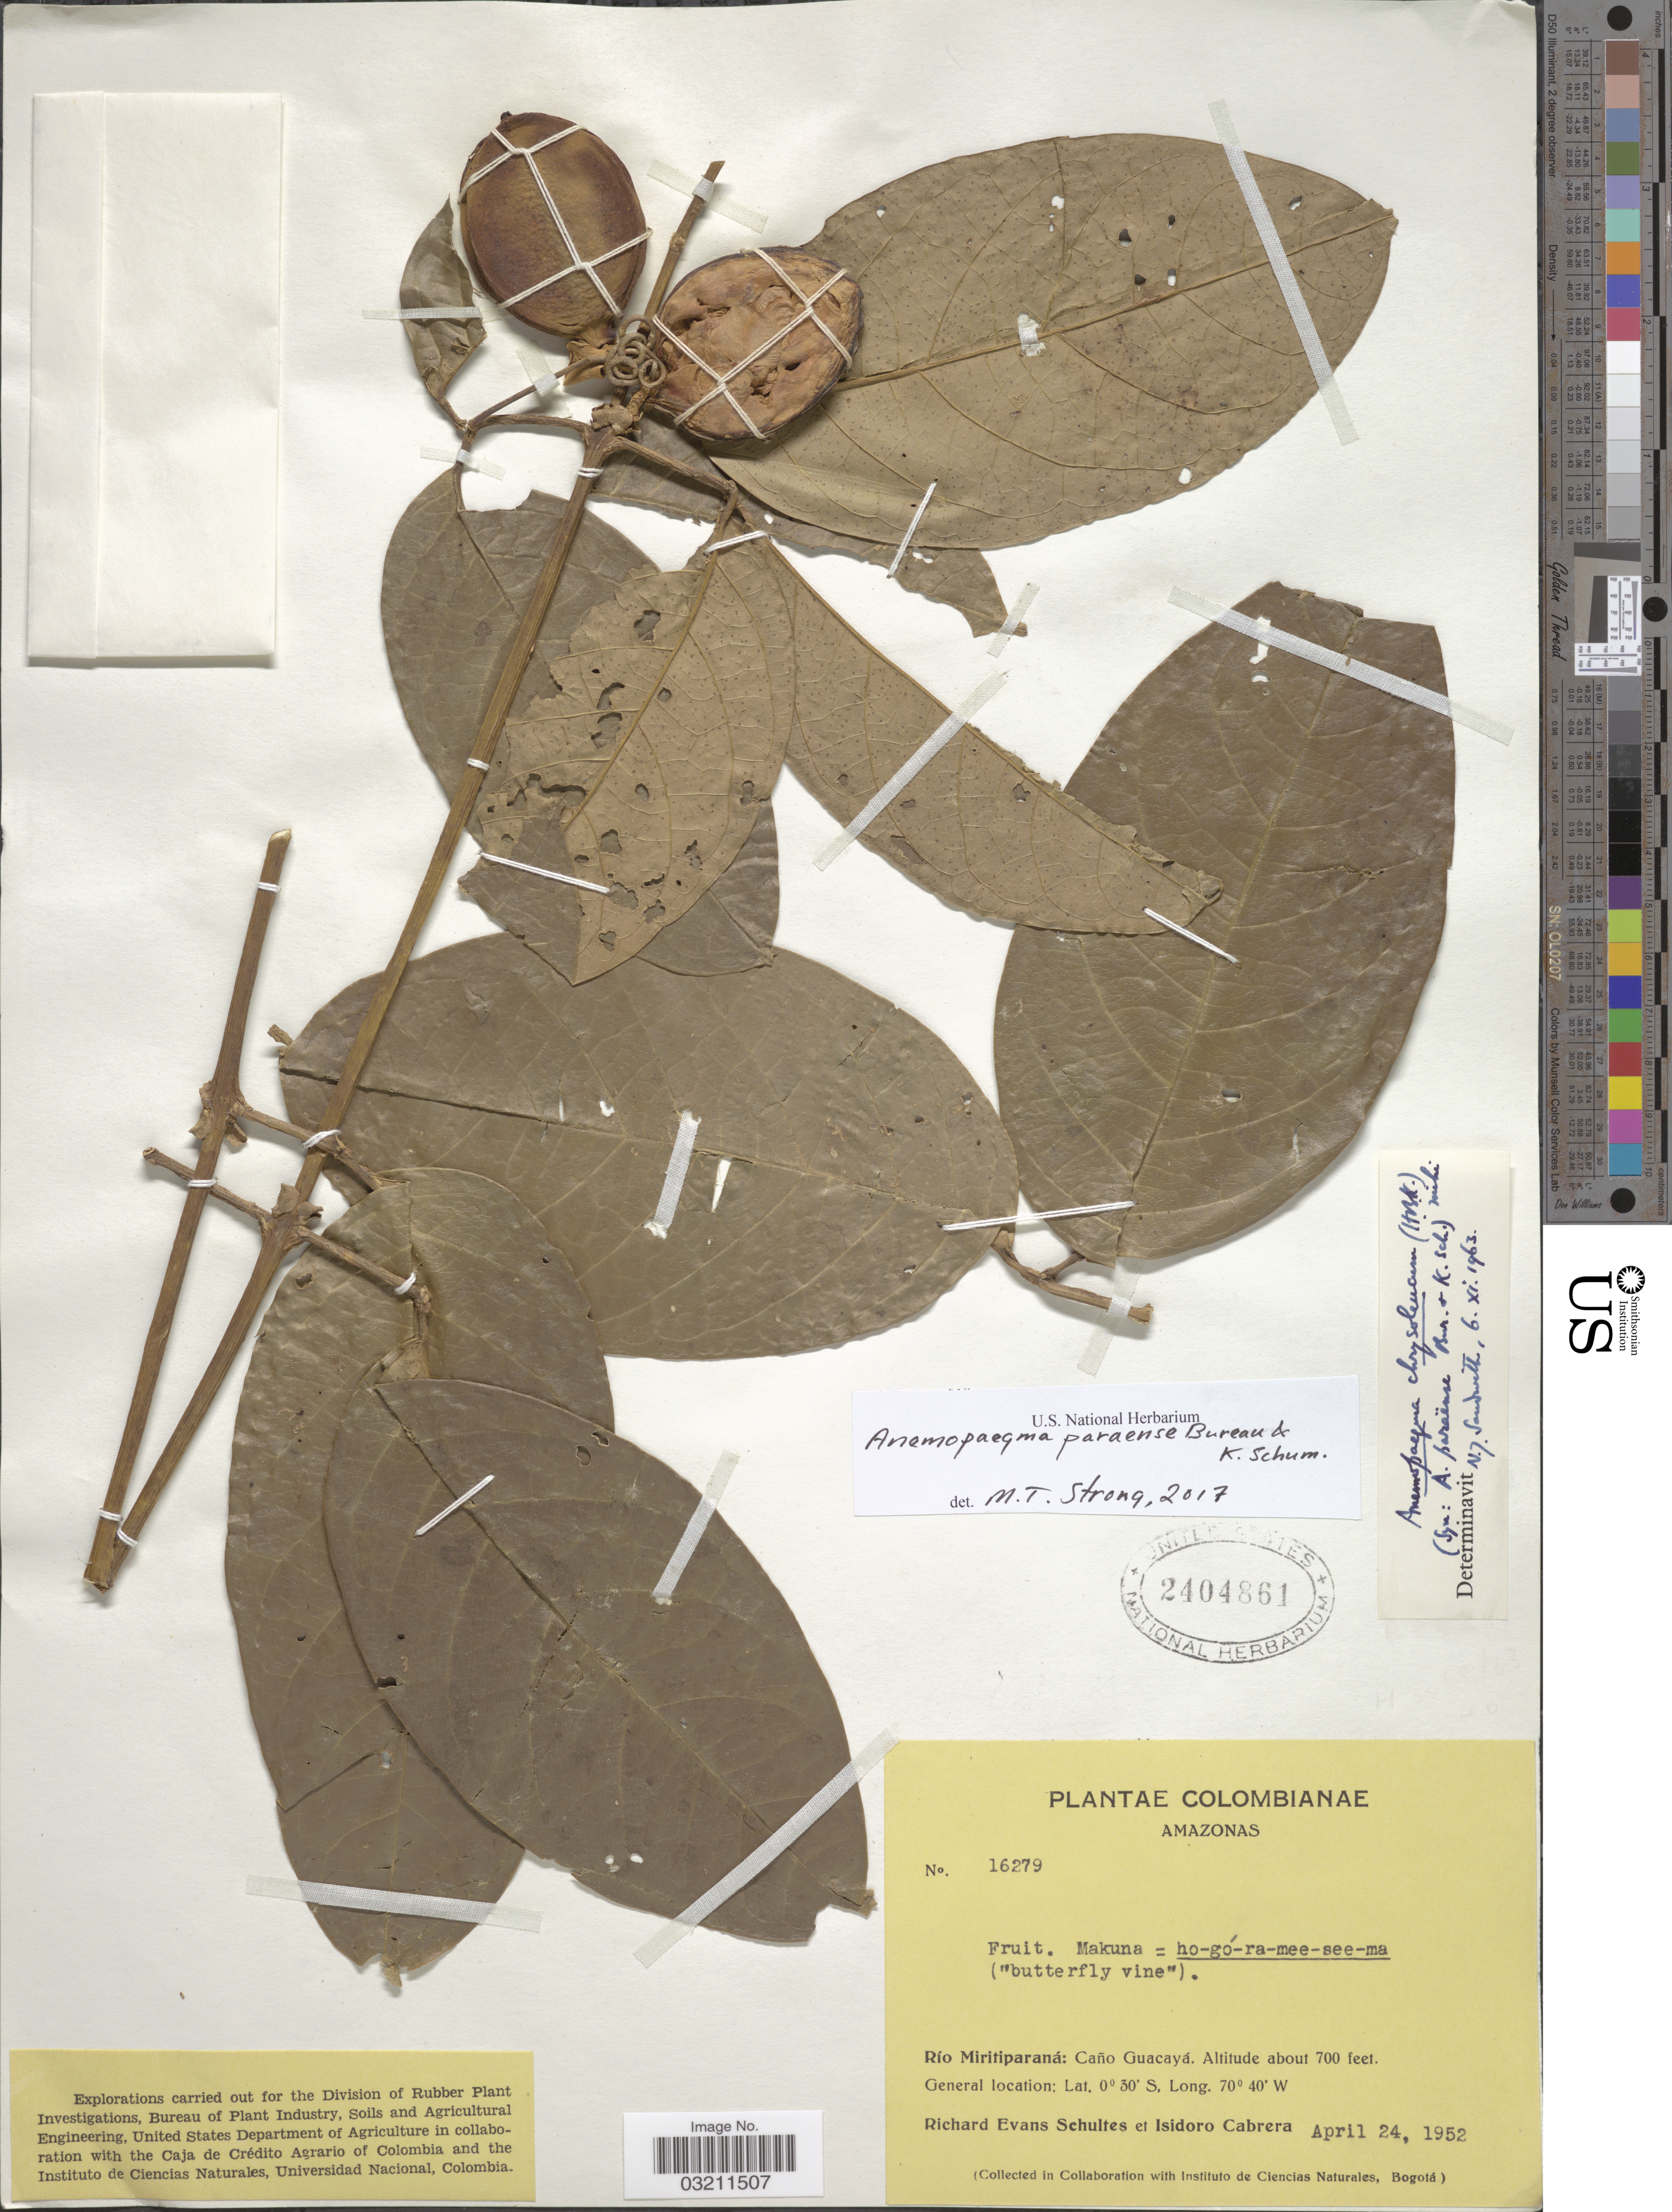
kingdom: Plantae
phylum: Tracheophyta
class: Magnoliopsida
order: Lamiales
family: Bignoniaceae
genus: Anemopaegma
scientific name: Anemopaegma paraense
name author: Bureau & K. Schum.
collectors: R. E. Schultes & I. Cabrera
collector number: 16279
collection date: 1952-04-24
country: Colombia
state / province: Amazônas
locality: Río Miritiparaná: Caño Guacayá.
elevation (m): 213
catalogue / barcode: US 2404861